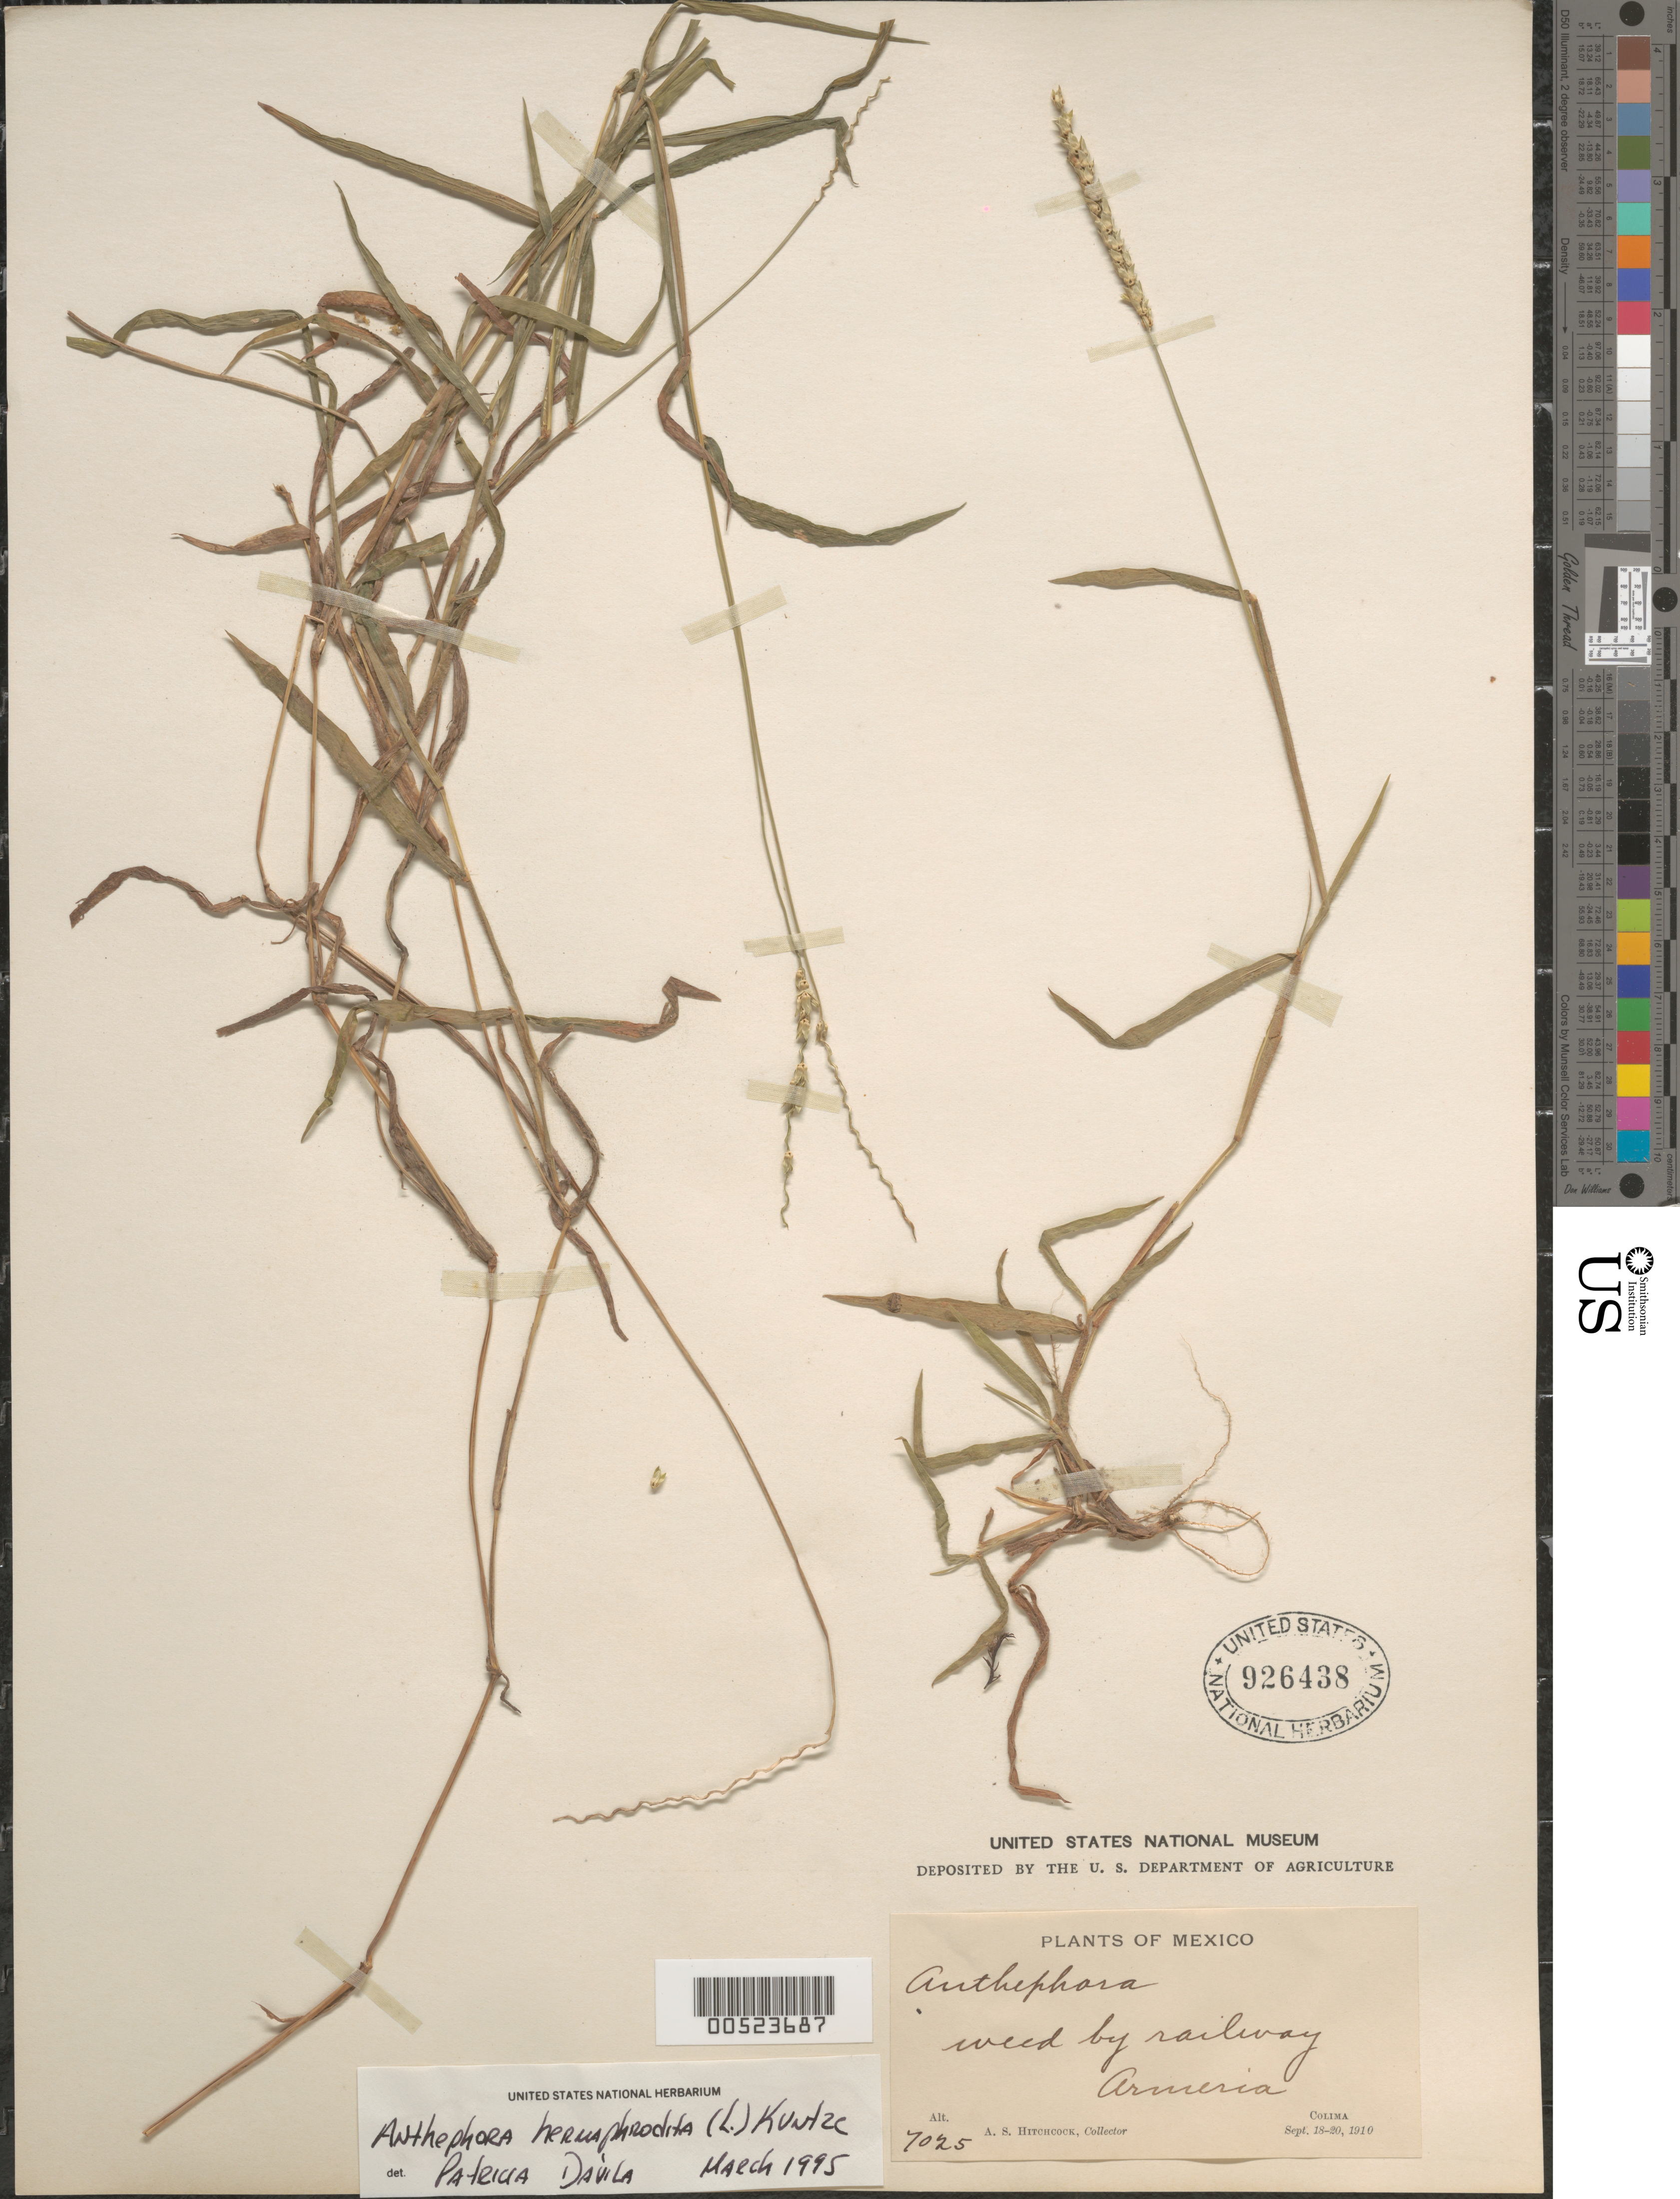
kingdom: Plantae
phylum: Tracheophyta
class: Liliopsida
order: Poales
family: Poaceae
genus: Anthephora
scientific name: Anthephora hermaphrodita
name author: (L.) Kuntze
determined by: Dávila, P. D.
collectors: A. S. Hitchcock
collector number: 7025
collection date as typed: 18 Sep 1910 to 20 Sep 1910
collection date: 1910-09-18/1910-09-20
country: Mexico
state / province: Colima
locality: Armeria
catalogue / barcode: US 926438